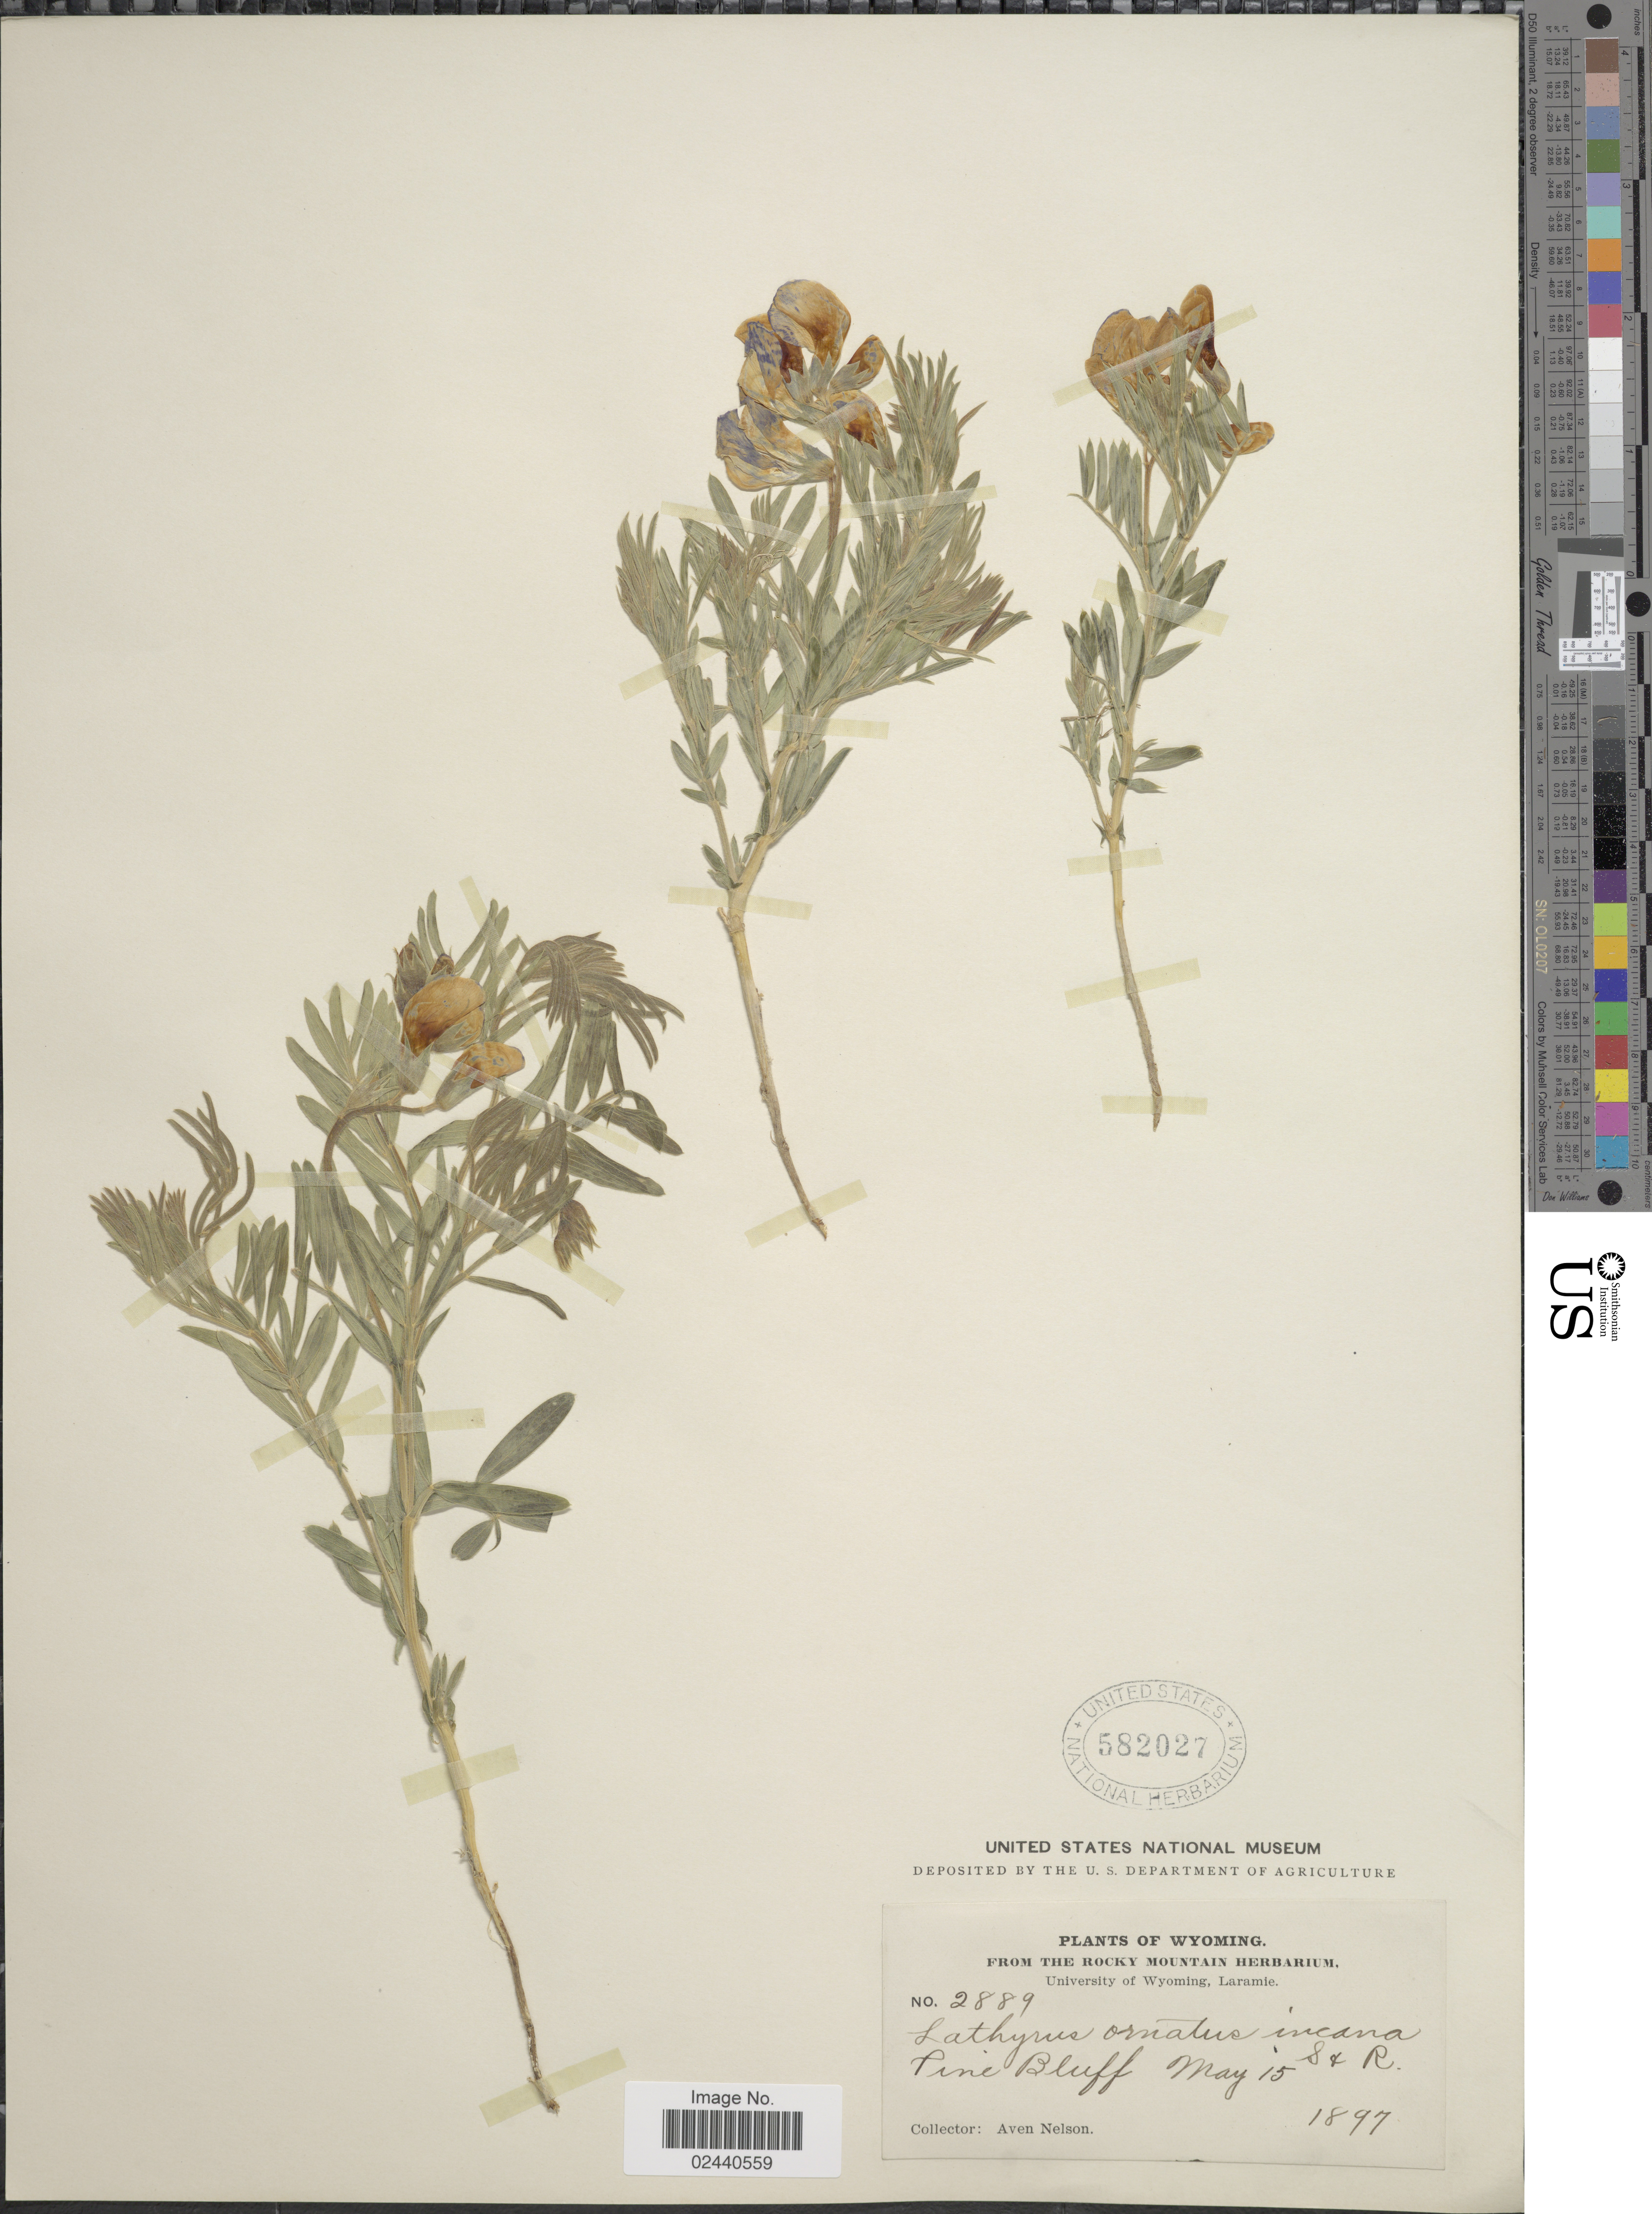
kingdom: Plantae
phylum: Tracheophyta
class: Magnoliopsida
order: Fabales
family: Fabaceae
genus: Lathyrus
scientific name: Lathyrus incanus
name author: (J.G. Sm. & Rydb.) Rydb.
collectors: A. Nelson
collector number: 2889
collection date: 1897-05-15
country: United States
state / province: Wyoming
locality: Pine Bluff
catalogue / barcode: US 582027